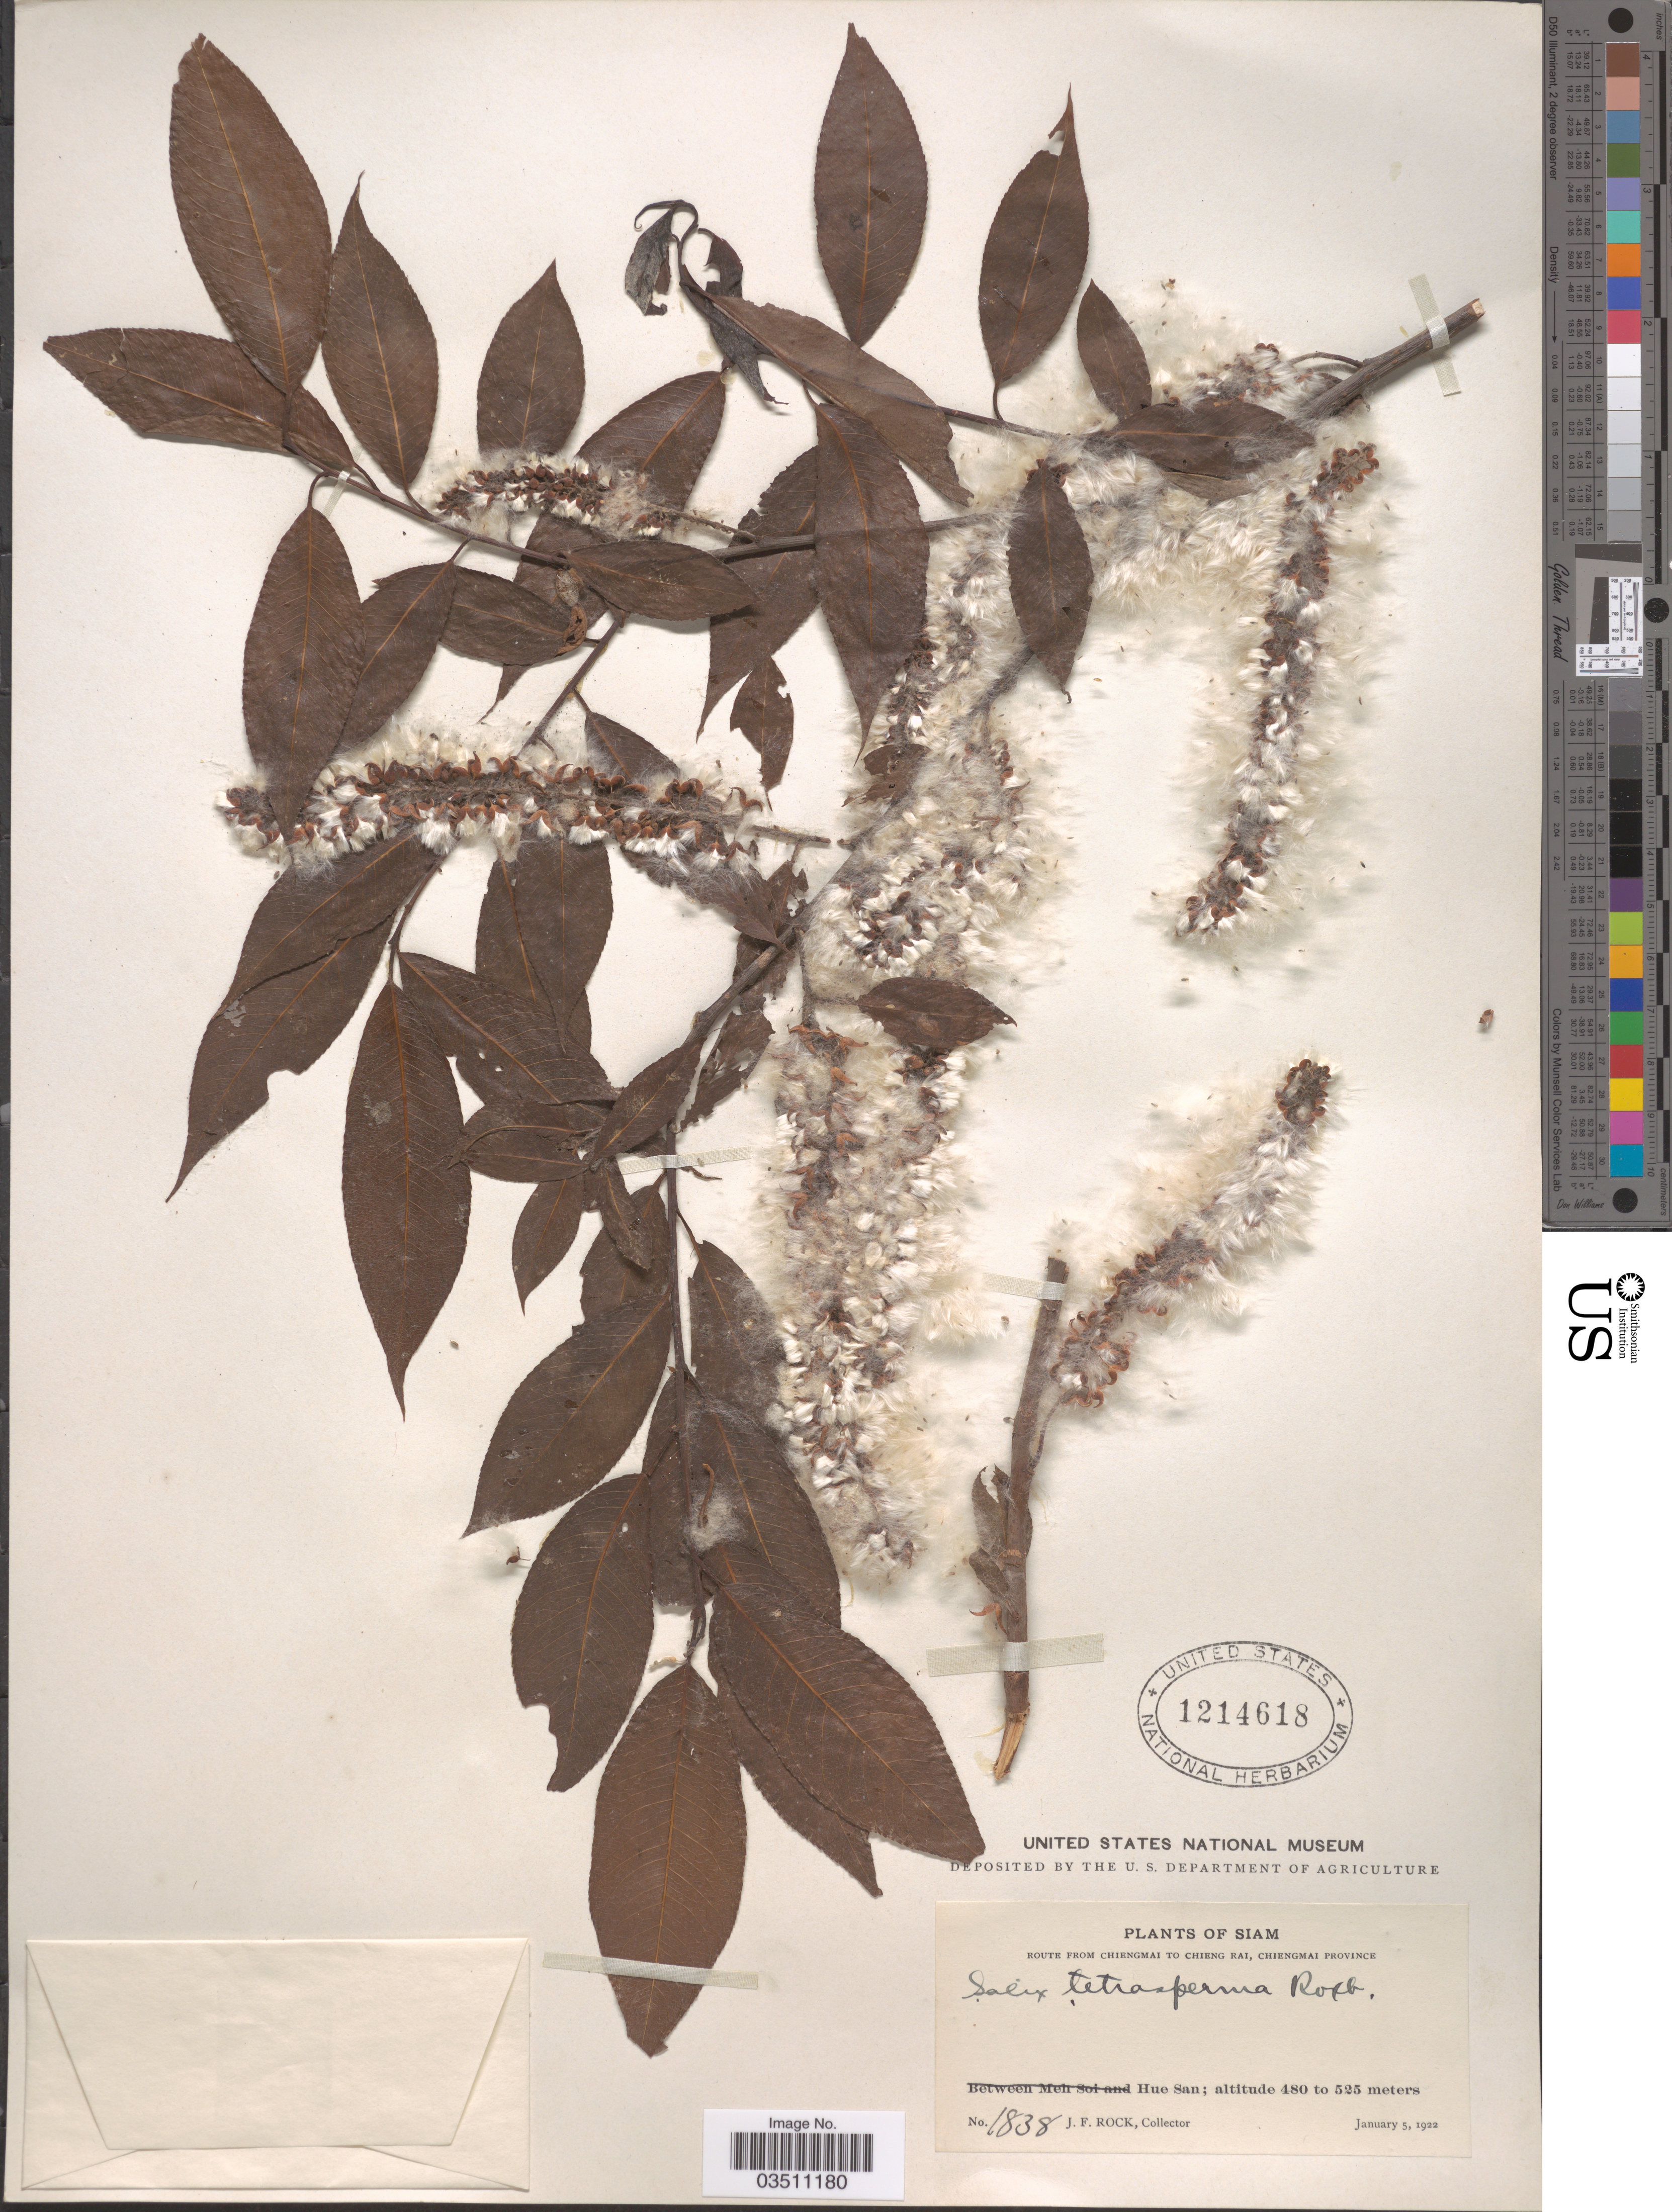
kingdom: Plantae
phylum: Tracheophyta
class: Magnoliopsida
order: Malpighiales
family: Salicaceae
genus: Salix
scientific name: Salix tetrasperma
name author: Roxb.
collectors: J. Rock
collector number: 1838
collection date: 1922-01-05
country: Thailand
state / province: Chiang Mai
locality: Siam. Route from Chiengmai to Chieng Rai, Chiengmai Province. Hue San.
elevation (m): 480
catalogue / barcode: US 1214618